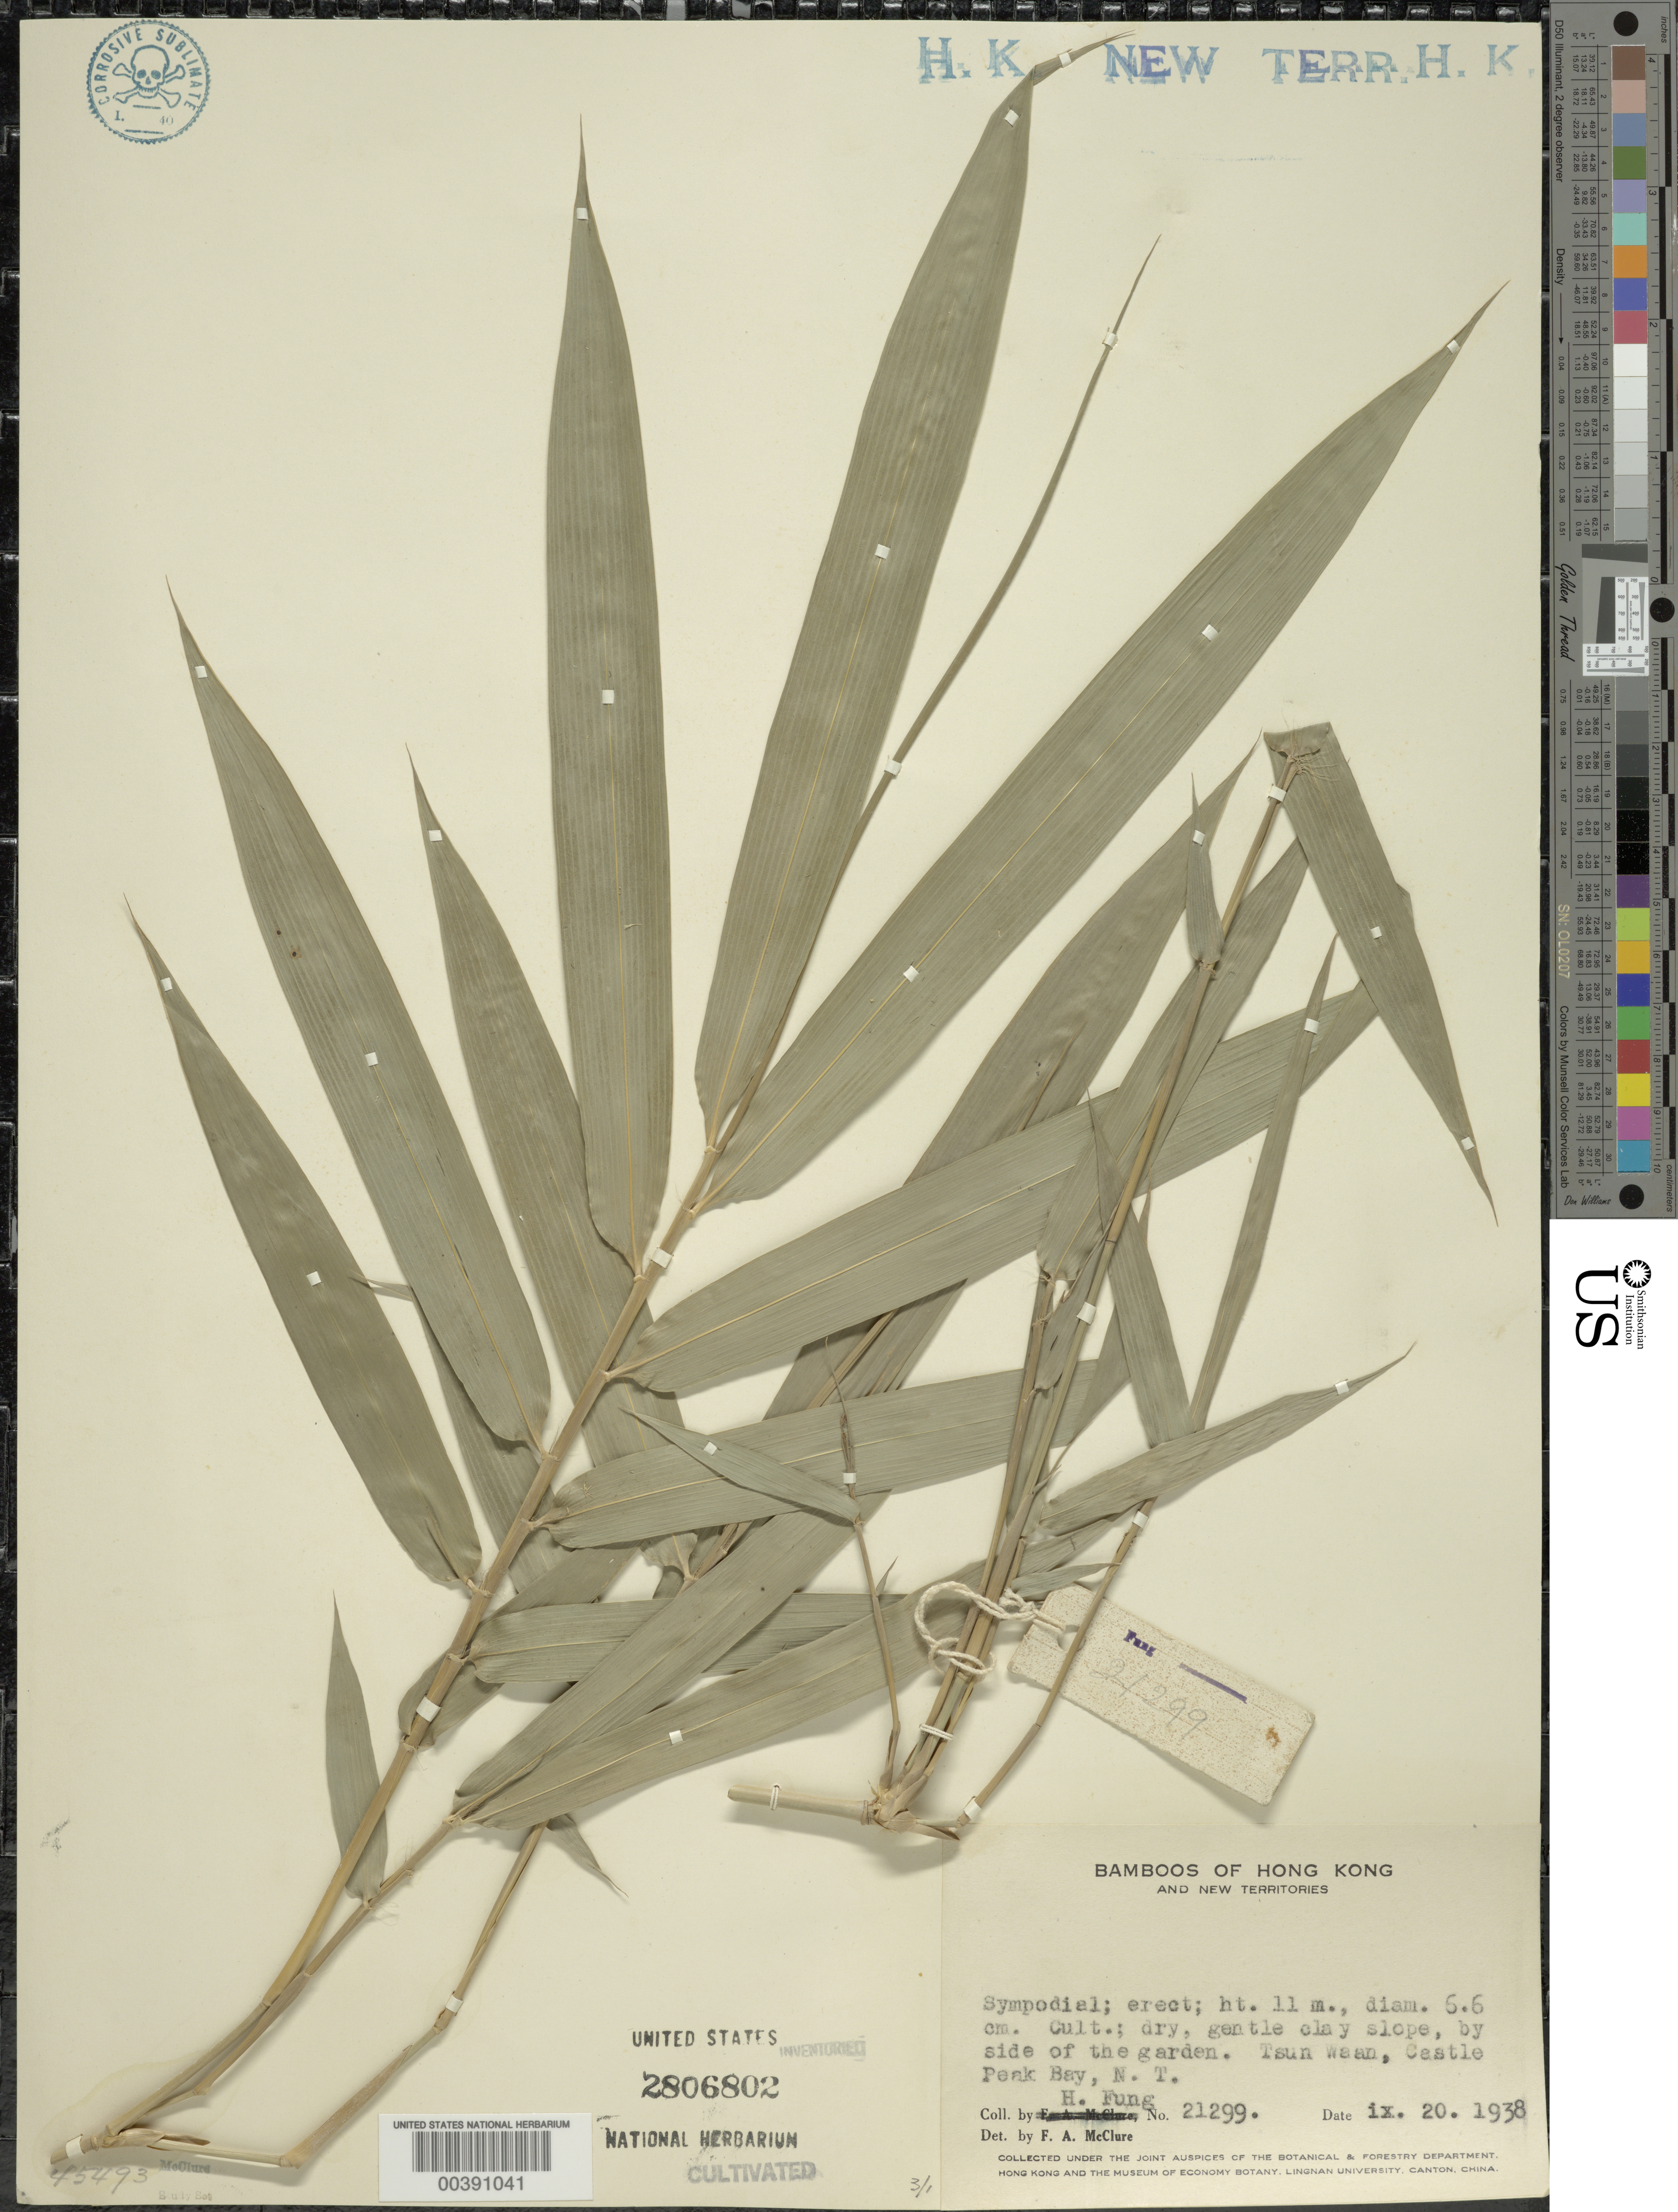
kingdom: Plantae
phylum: Tracheophyta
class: Liliopsida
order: Poales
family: Poaceae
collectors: H. L. Fung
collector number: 21299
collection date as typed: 20 Sep 1938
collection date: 1938-09-20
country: China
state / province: Hong Kong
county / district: New Territories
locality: Tsun waan, castle peak bay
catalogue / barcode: US 2806802